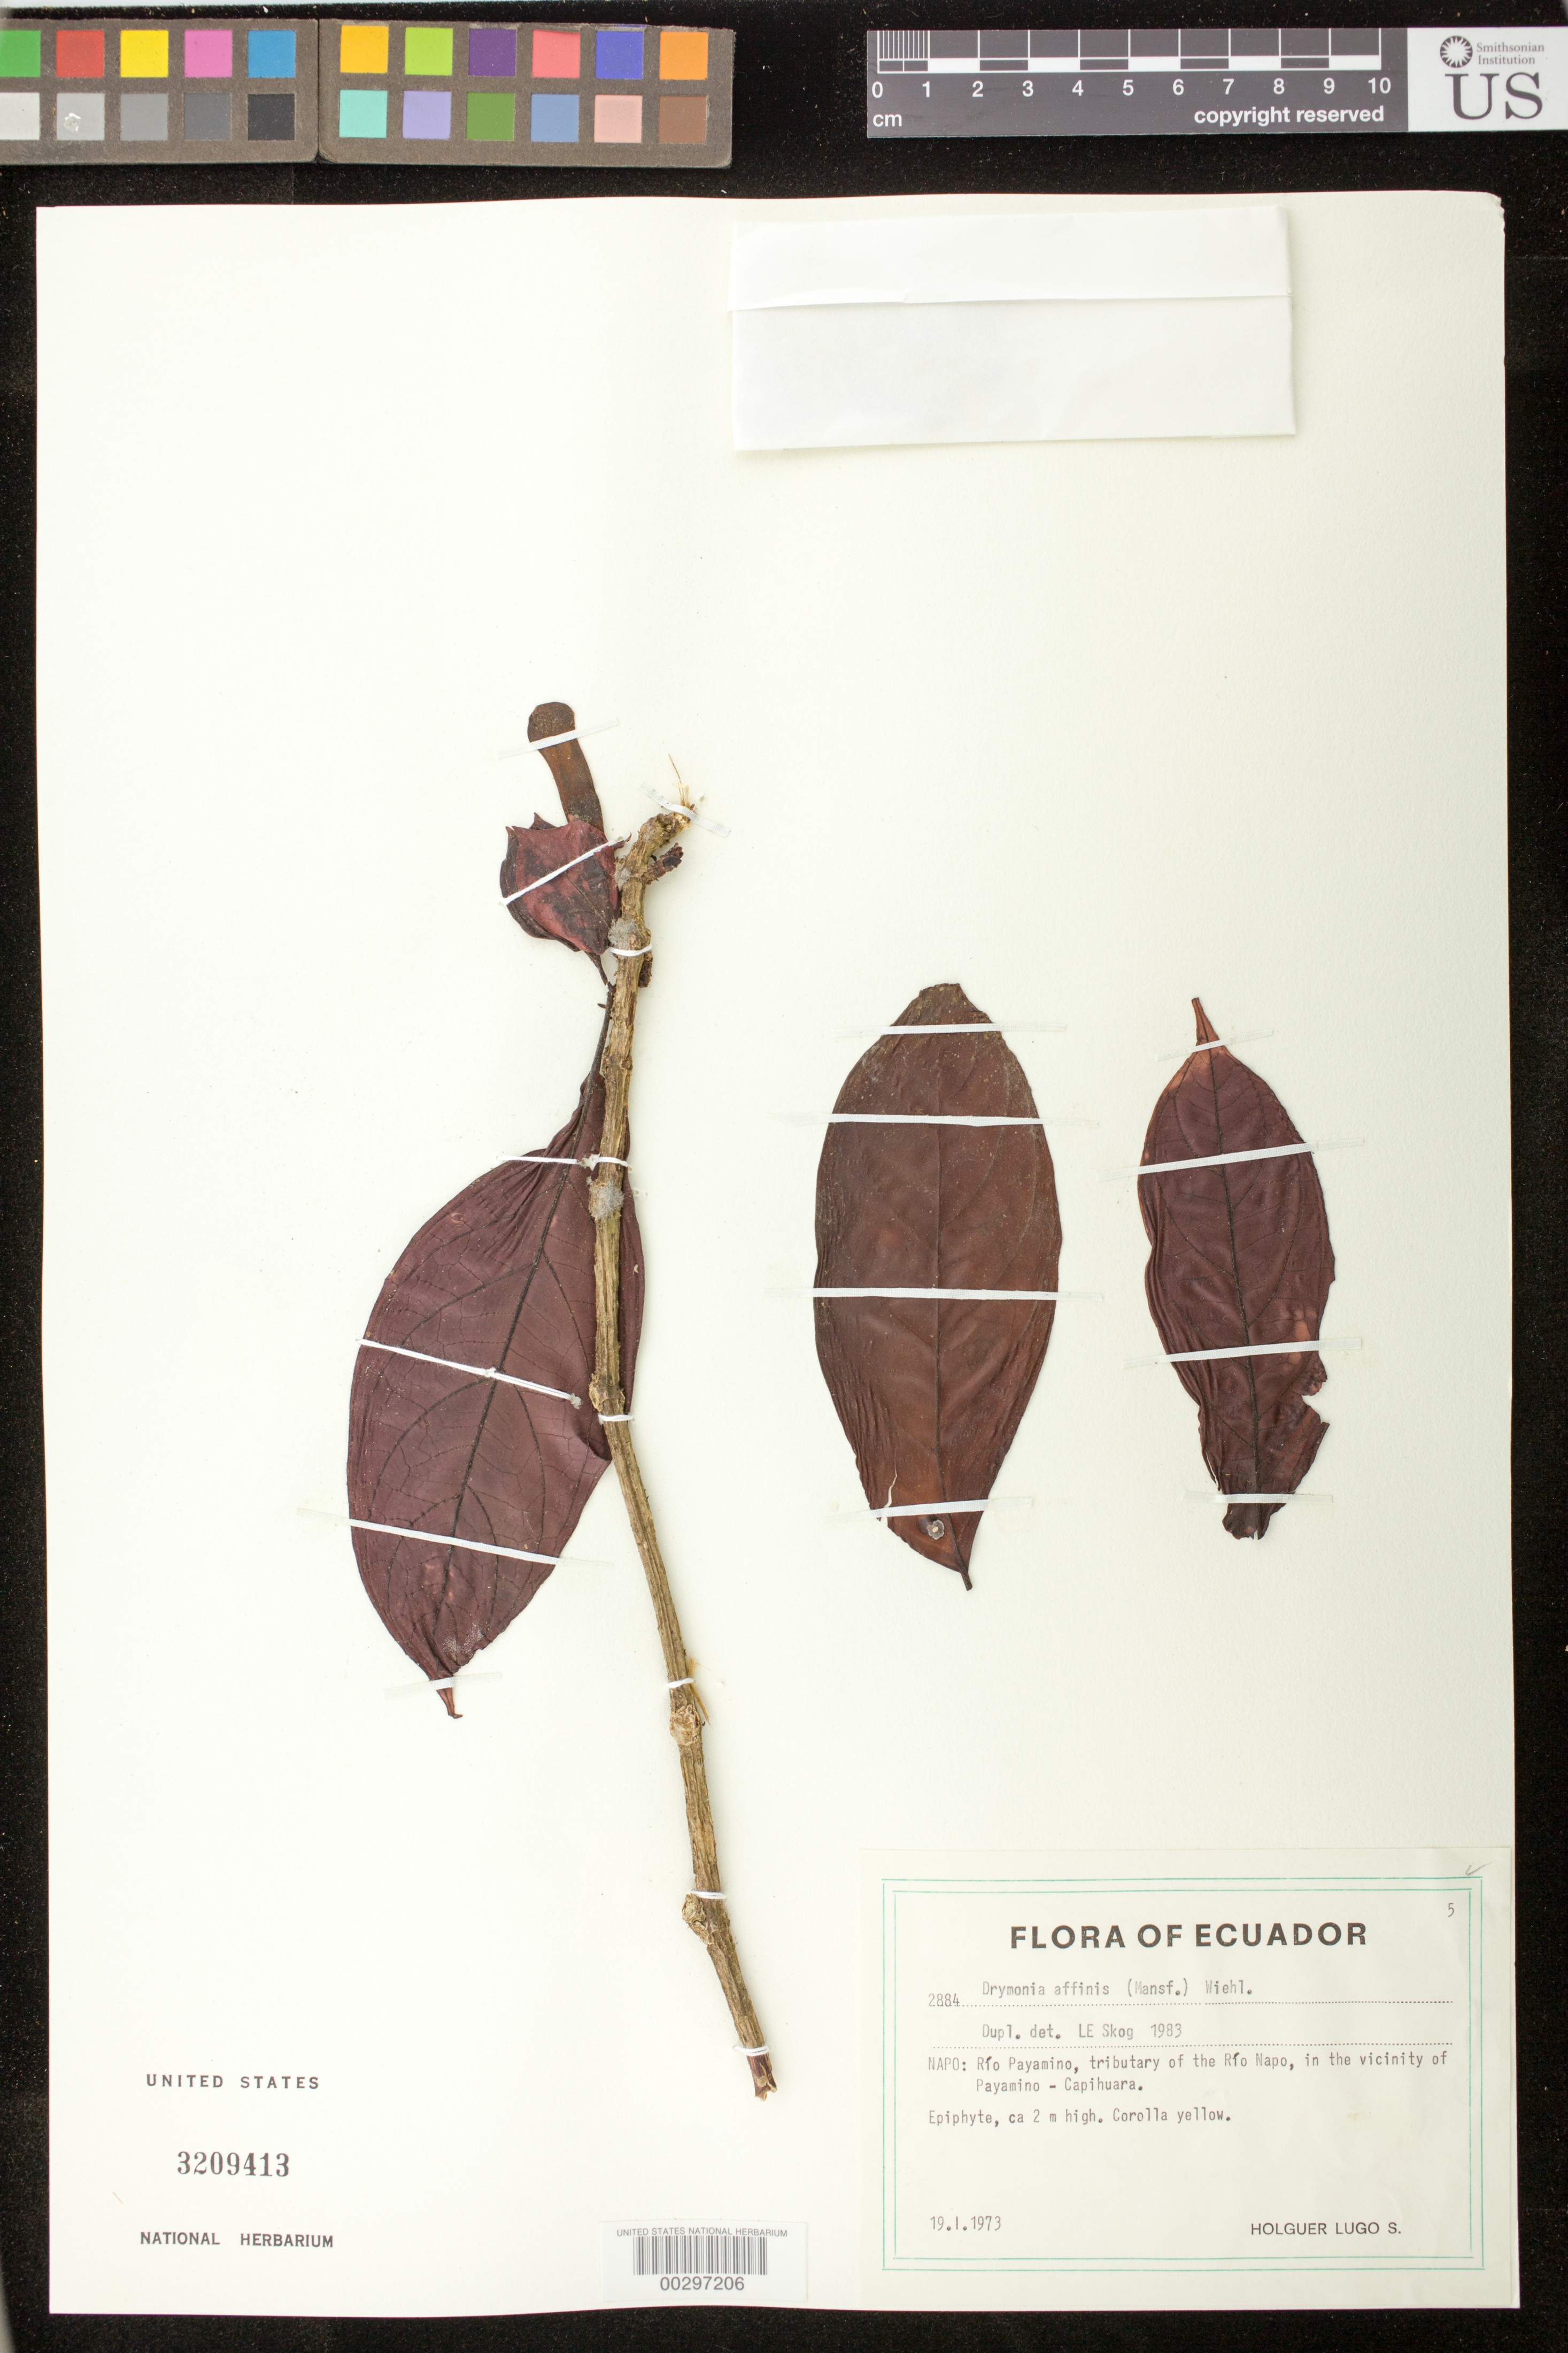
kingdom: Plantae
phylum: Tracheophyta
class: Magnoliopsida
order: Lamiales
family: Gesneriaceae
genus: Drymonia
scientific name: Drymonia affinis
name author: (Mansf.) Wiehler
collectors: H. Lugo S.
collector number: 2884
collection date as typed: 19 Jan 1973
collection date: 1973-01-19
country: Ecuador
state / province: Napo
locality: Rio Payamino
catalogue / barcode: US 3209413